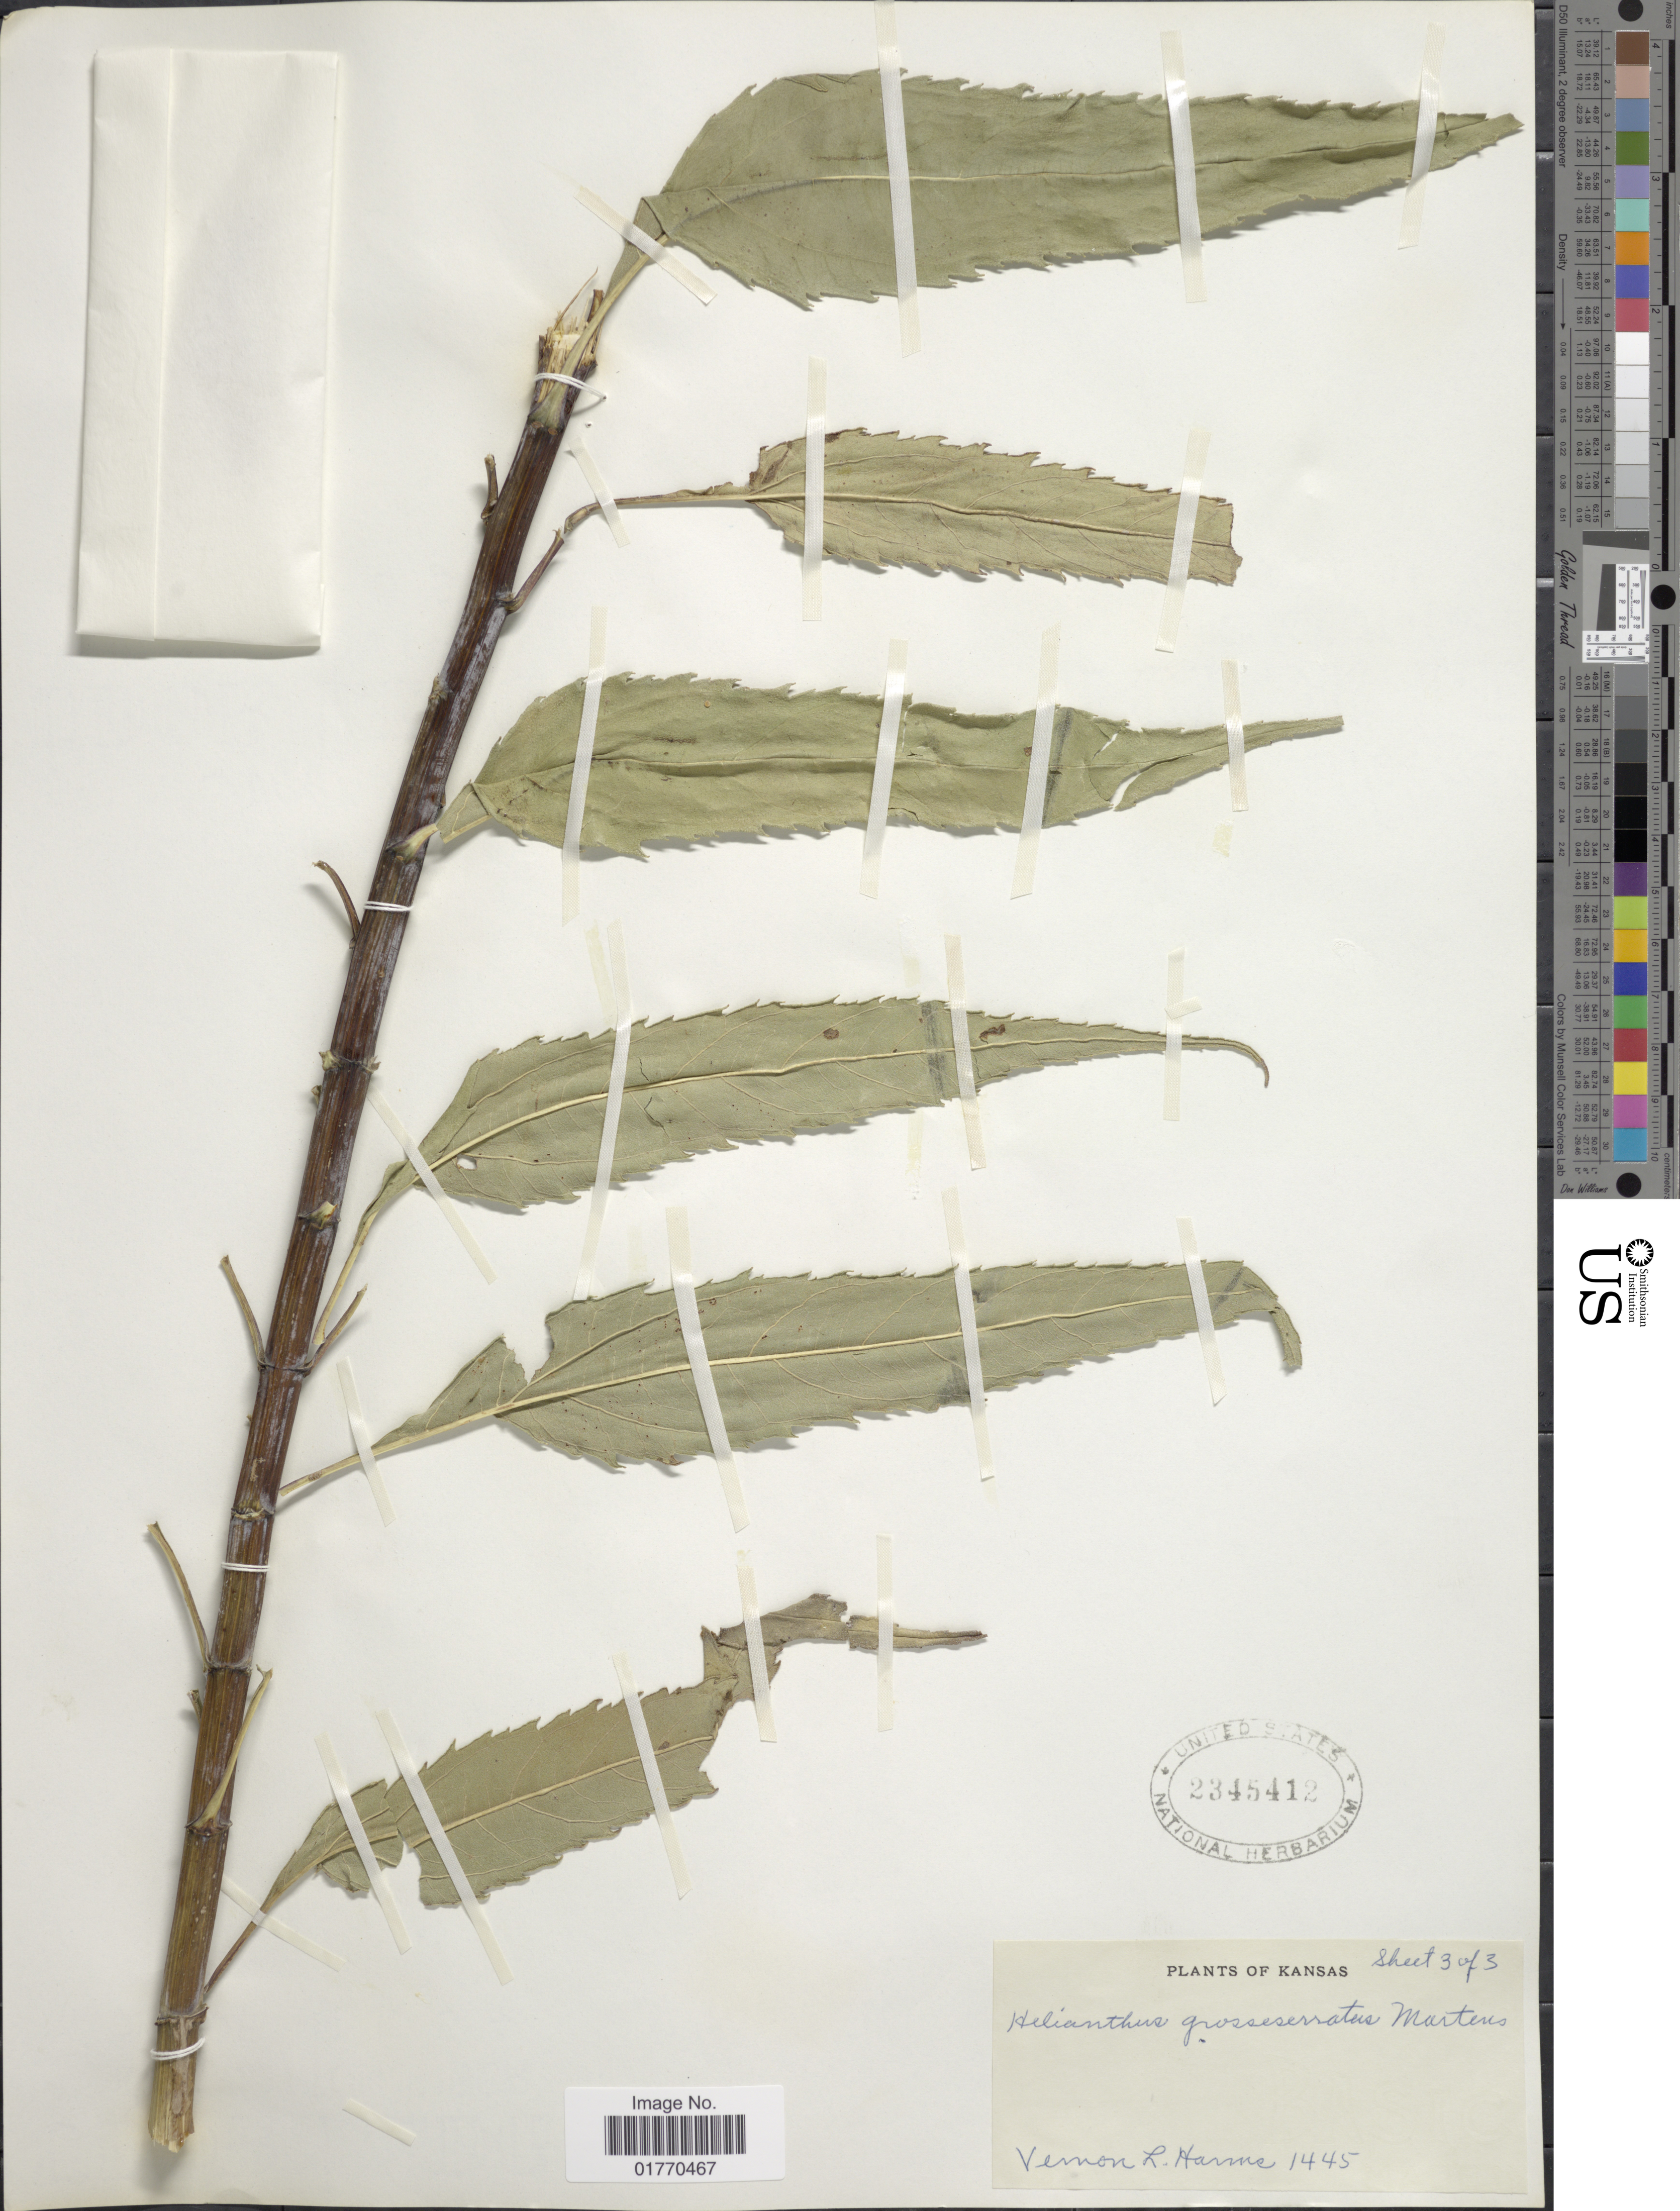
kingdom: Plantae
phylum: Tracheophyta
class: Magnoliopsida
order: Asterales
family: Asteraceae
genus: Helianthus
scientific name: Helianthus grosseserratus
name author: M. Martens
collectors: V. Harms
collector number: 1445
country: United States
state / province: Kansas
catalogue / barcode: US 2345412